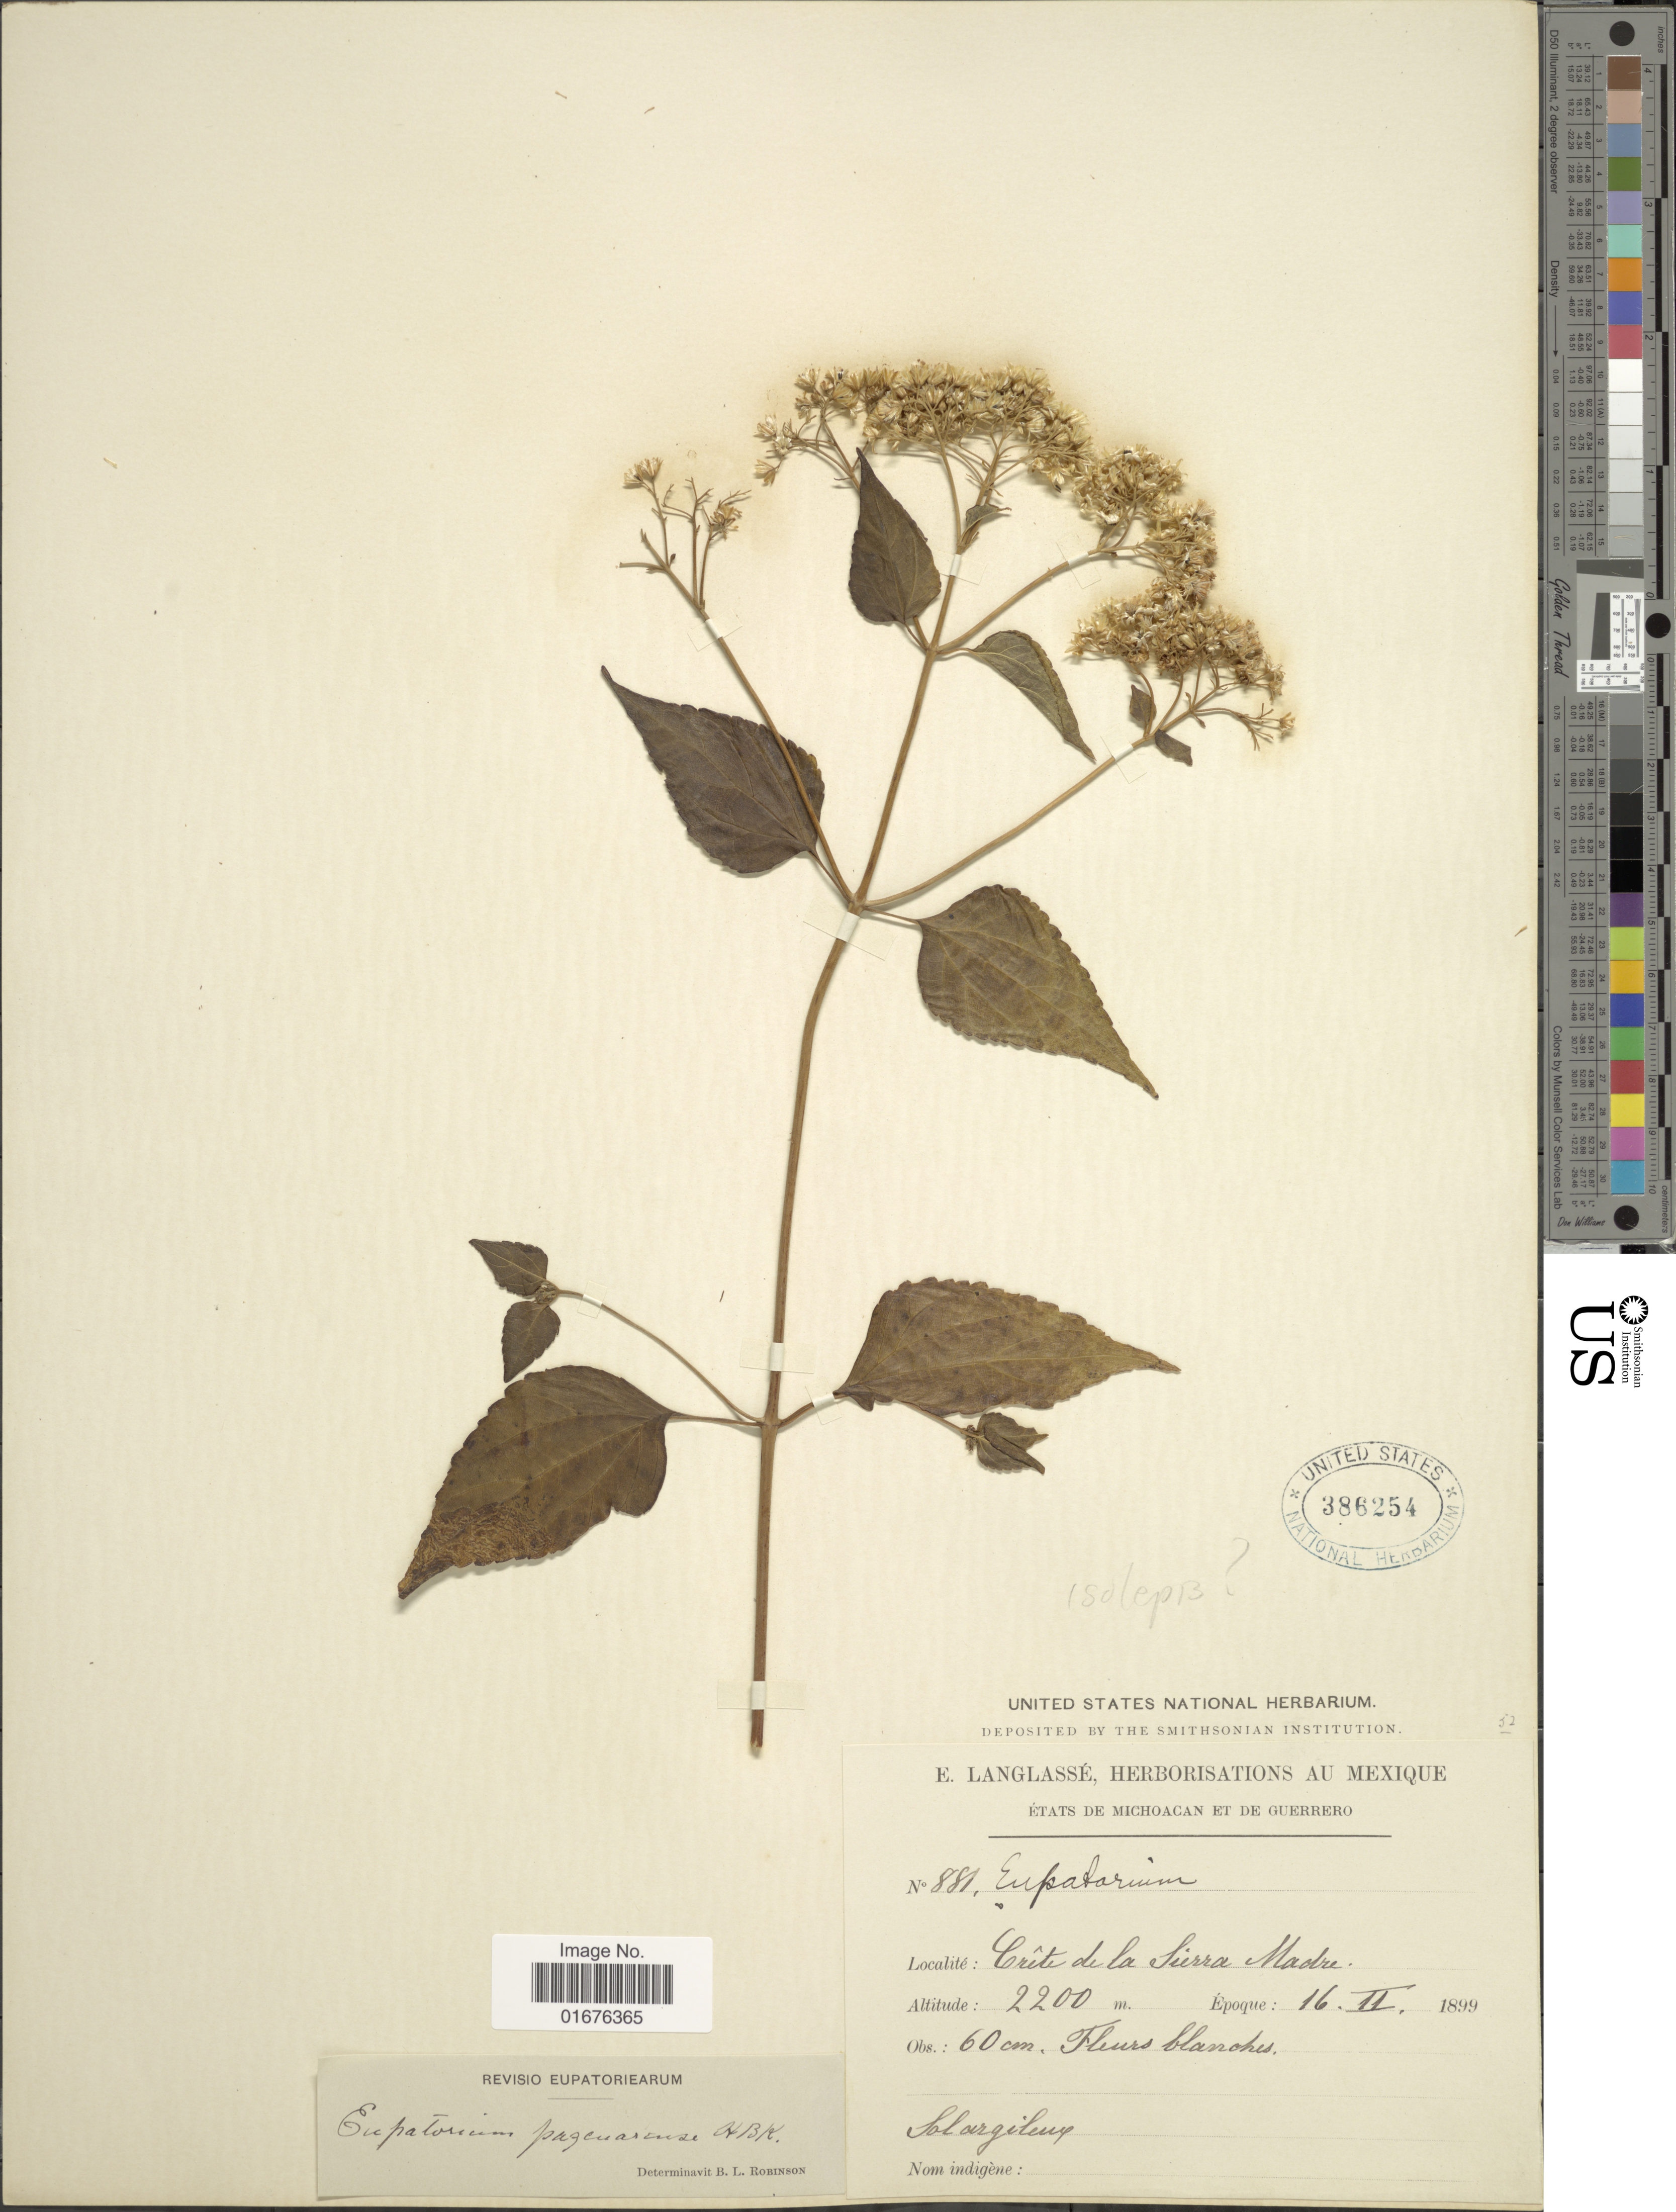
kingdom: Plantae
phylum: Tracheophyta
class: Magnoliopsida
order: Asterales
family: Asteraceae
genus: Ageratina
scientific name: Ageratina pazcuarensis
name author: (Kunth) R.M. King & H. Rob.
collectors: E. Langlassé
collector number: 881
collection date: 1899-02-16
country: Mexico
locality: Crête de la Sierra Madre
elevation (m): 2200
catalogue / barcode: US 386254